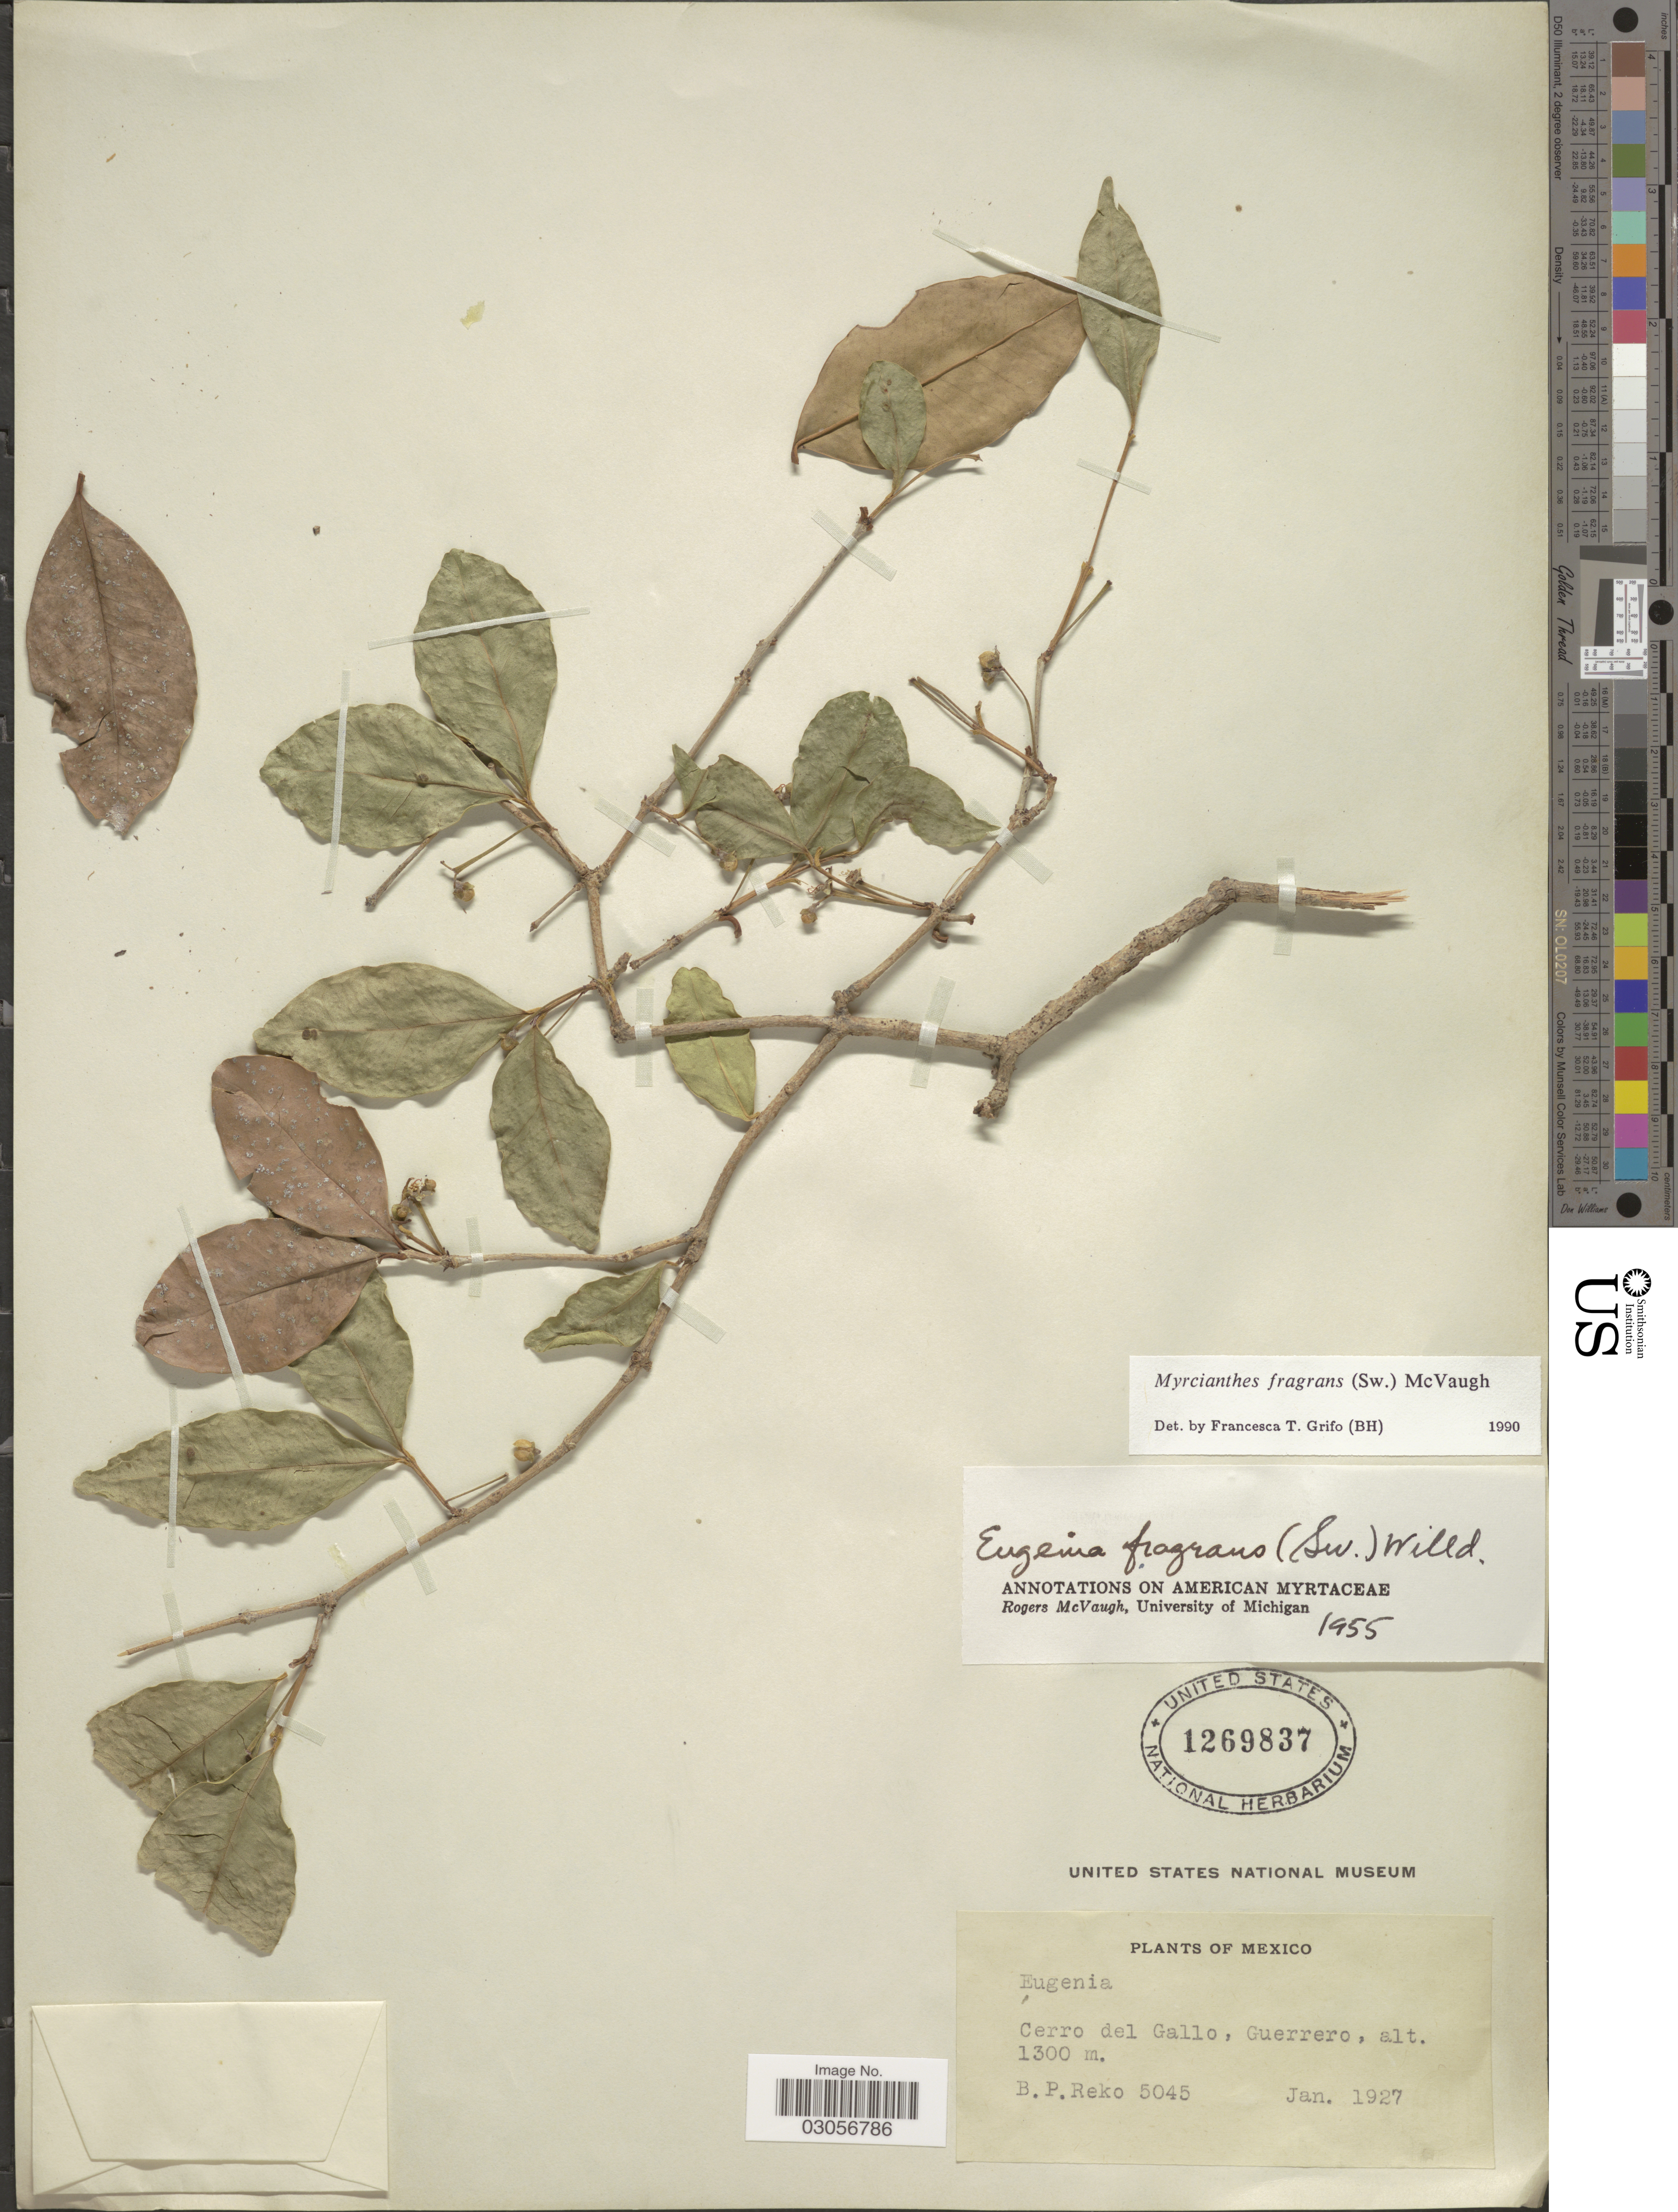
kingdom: Plantae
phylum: Tracheophyta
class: Magnoliopsida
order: Myrtales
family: Myrtaceae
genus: Myrcianthes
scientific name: Myrcianthes fragrans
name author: (Sw.) McVaugh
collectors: B. P. Reko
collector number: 5045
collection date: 1927-01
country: Mexico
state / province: Guerrero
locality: Cerro del Gallo.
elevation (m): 1300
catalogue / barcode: US 1269837